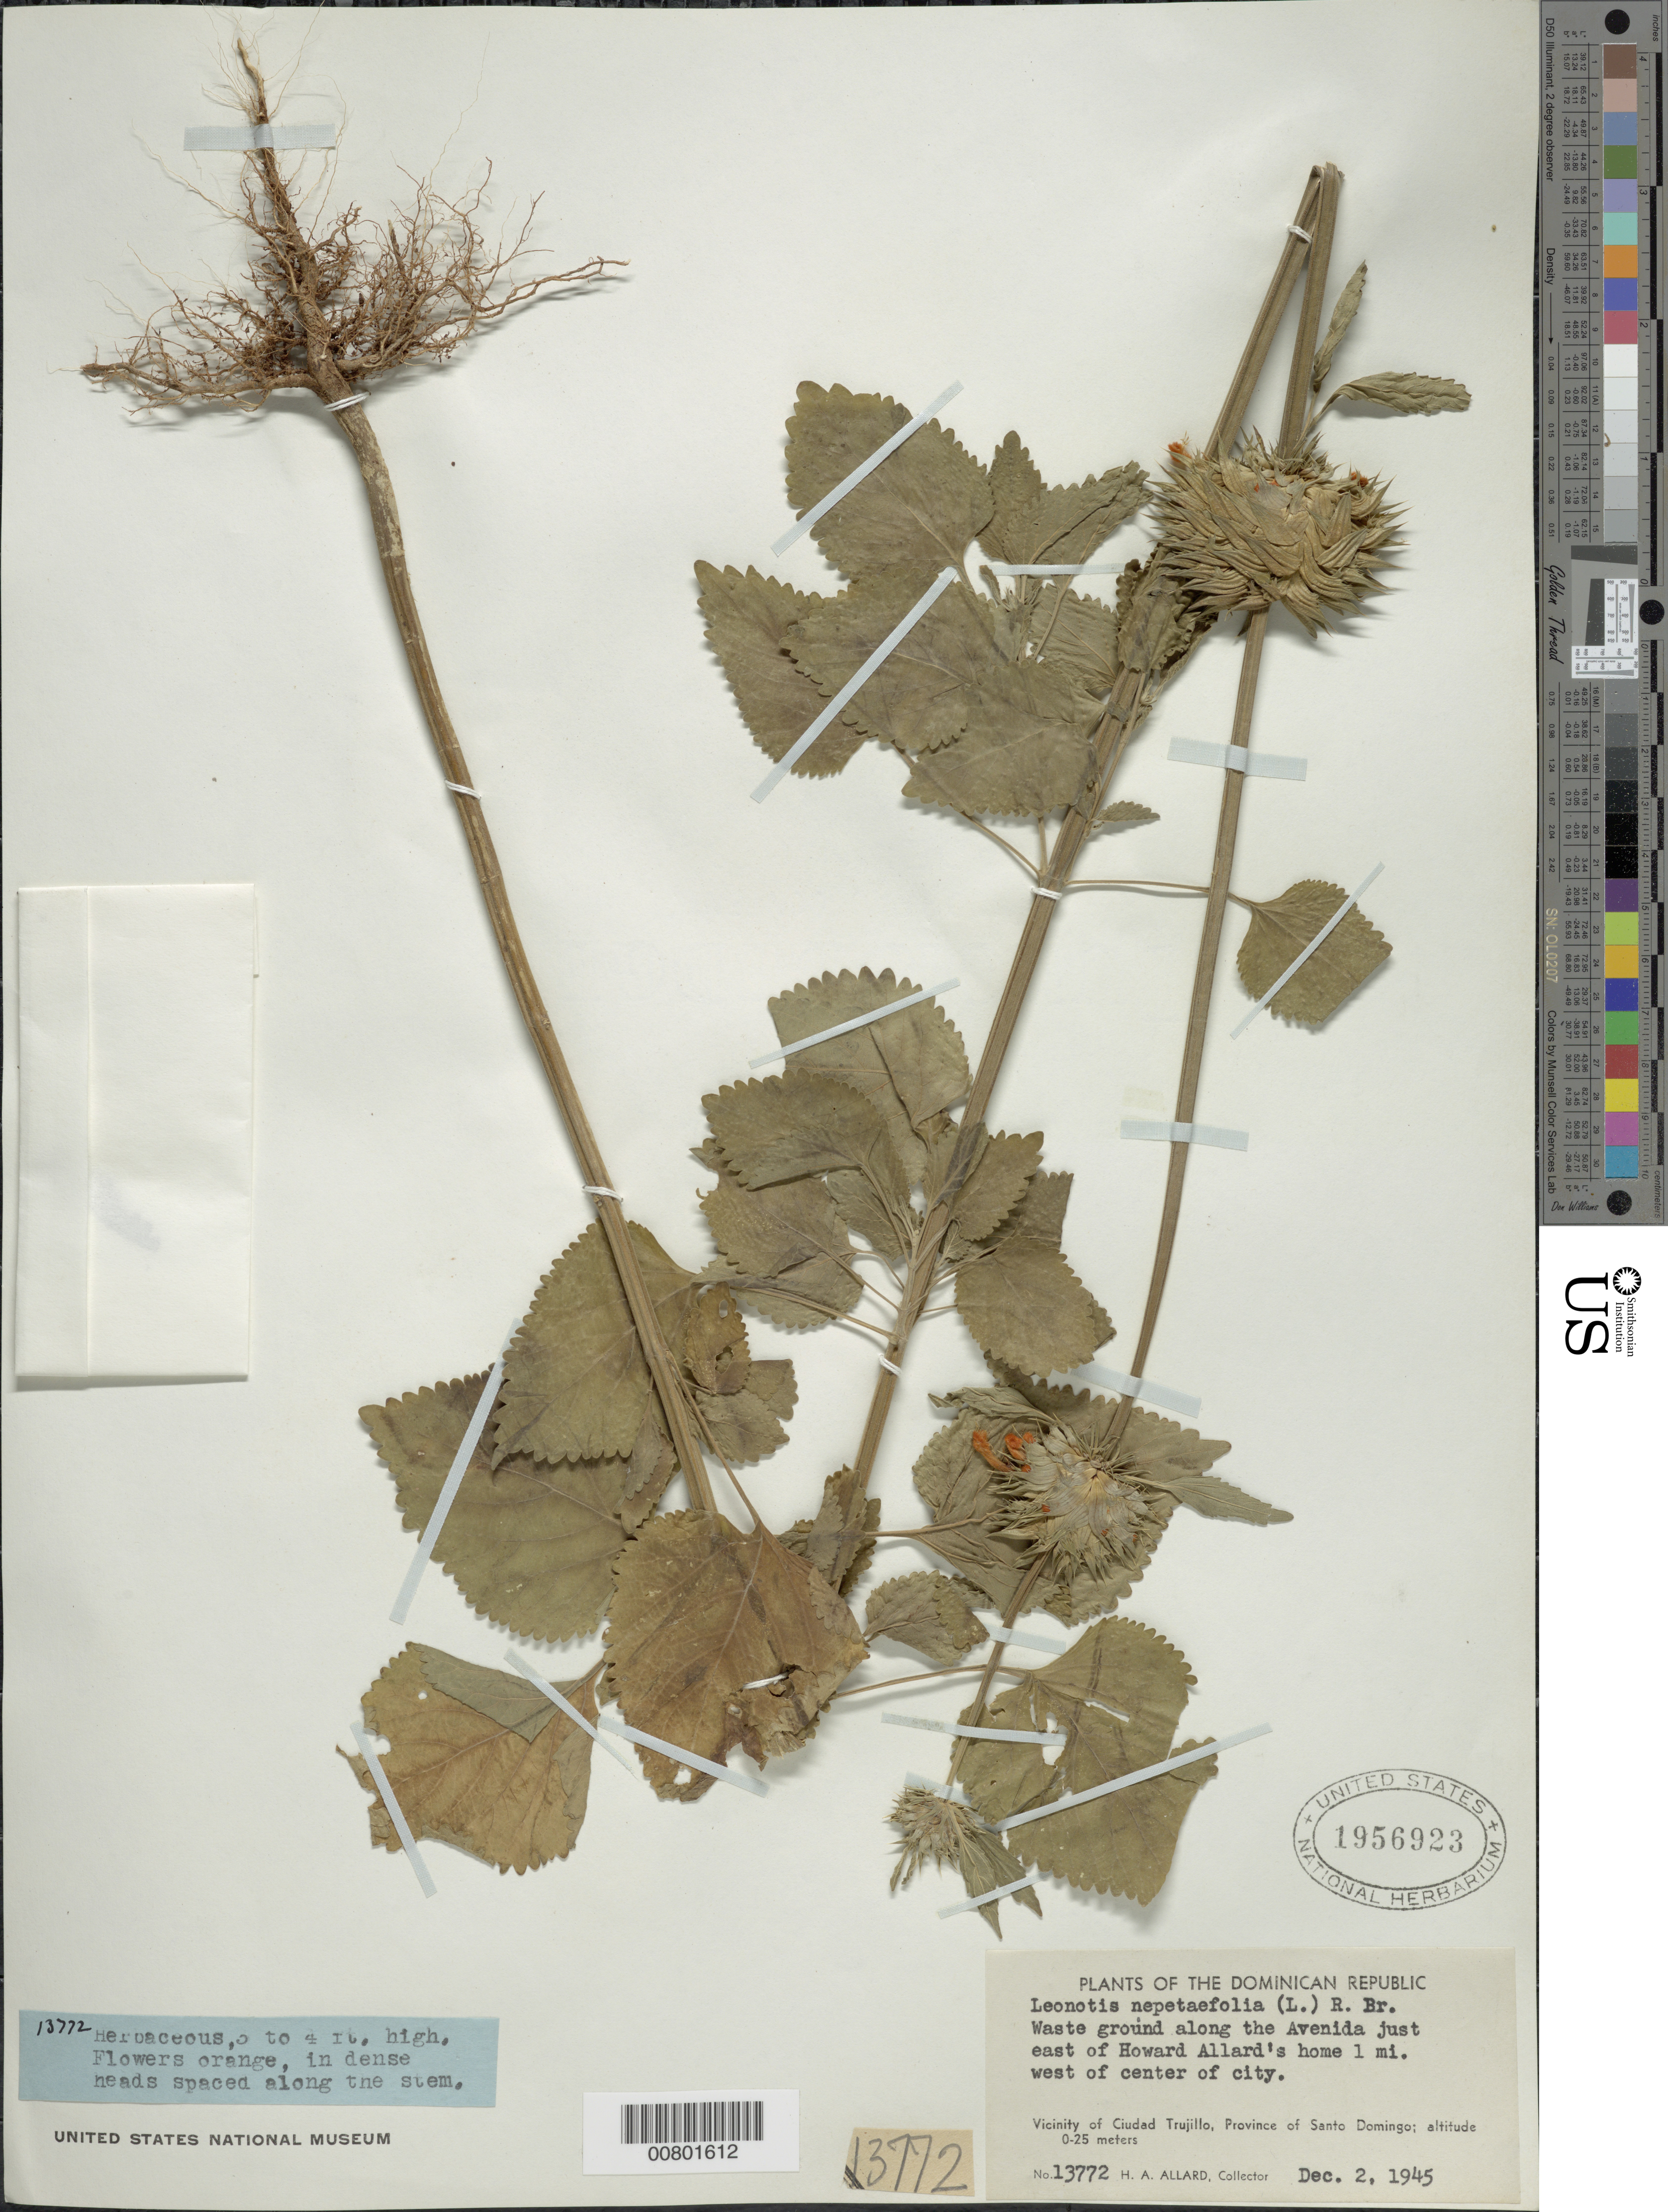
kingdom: Plantae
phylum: Tracheophyta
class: Magnoliopsida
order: Lamiales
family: Lamiaceae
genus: Leonotis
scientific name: Leonotis nepetifolia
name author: (L.) R. Br.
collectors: H. A. Allard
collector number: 13772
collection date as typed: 02 Dec 1945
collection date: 1945-12-02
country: Dominican Republic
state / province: Distrito Nacional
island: Hispaniola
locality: Vicinity of Santo Domingo, along Avenida just E of Howard Allard's home, 1 mi. W of center of city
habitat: Waste ground along road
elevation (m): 0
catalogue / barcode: US 1956923